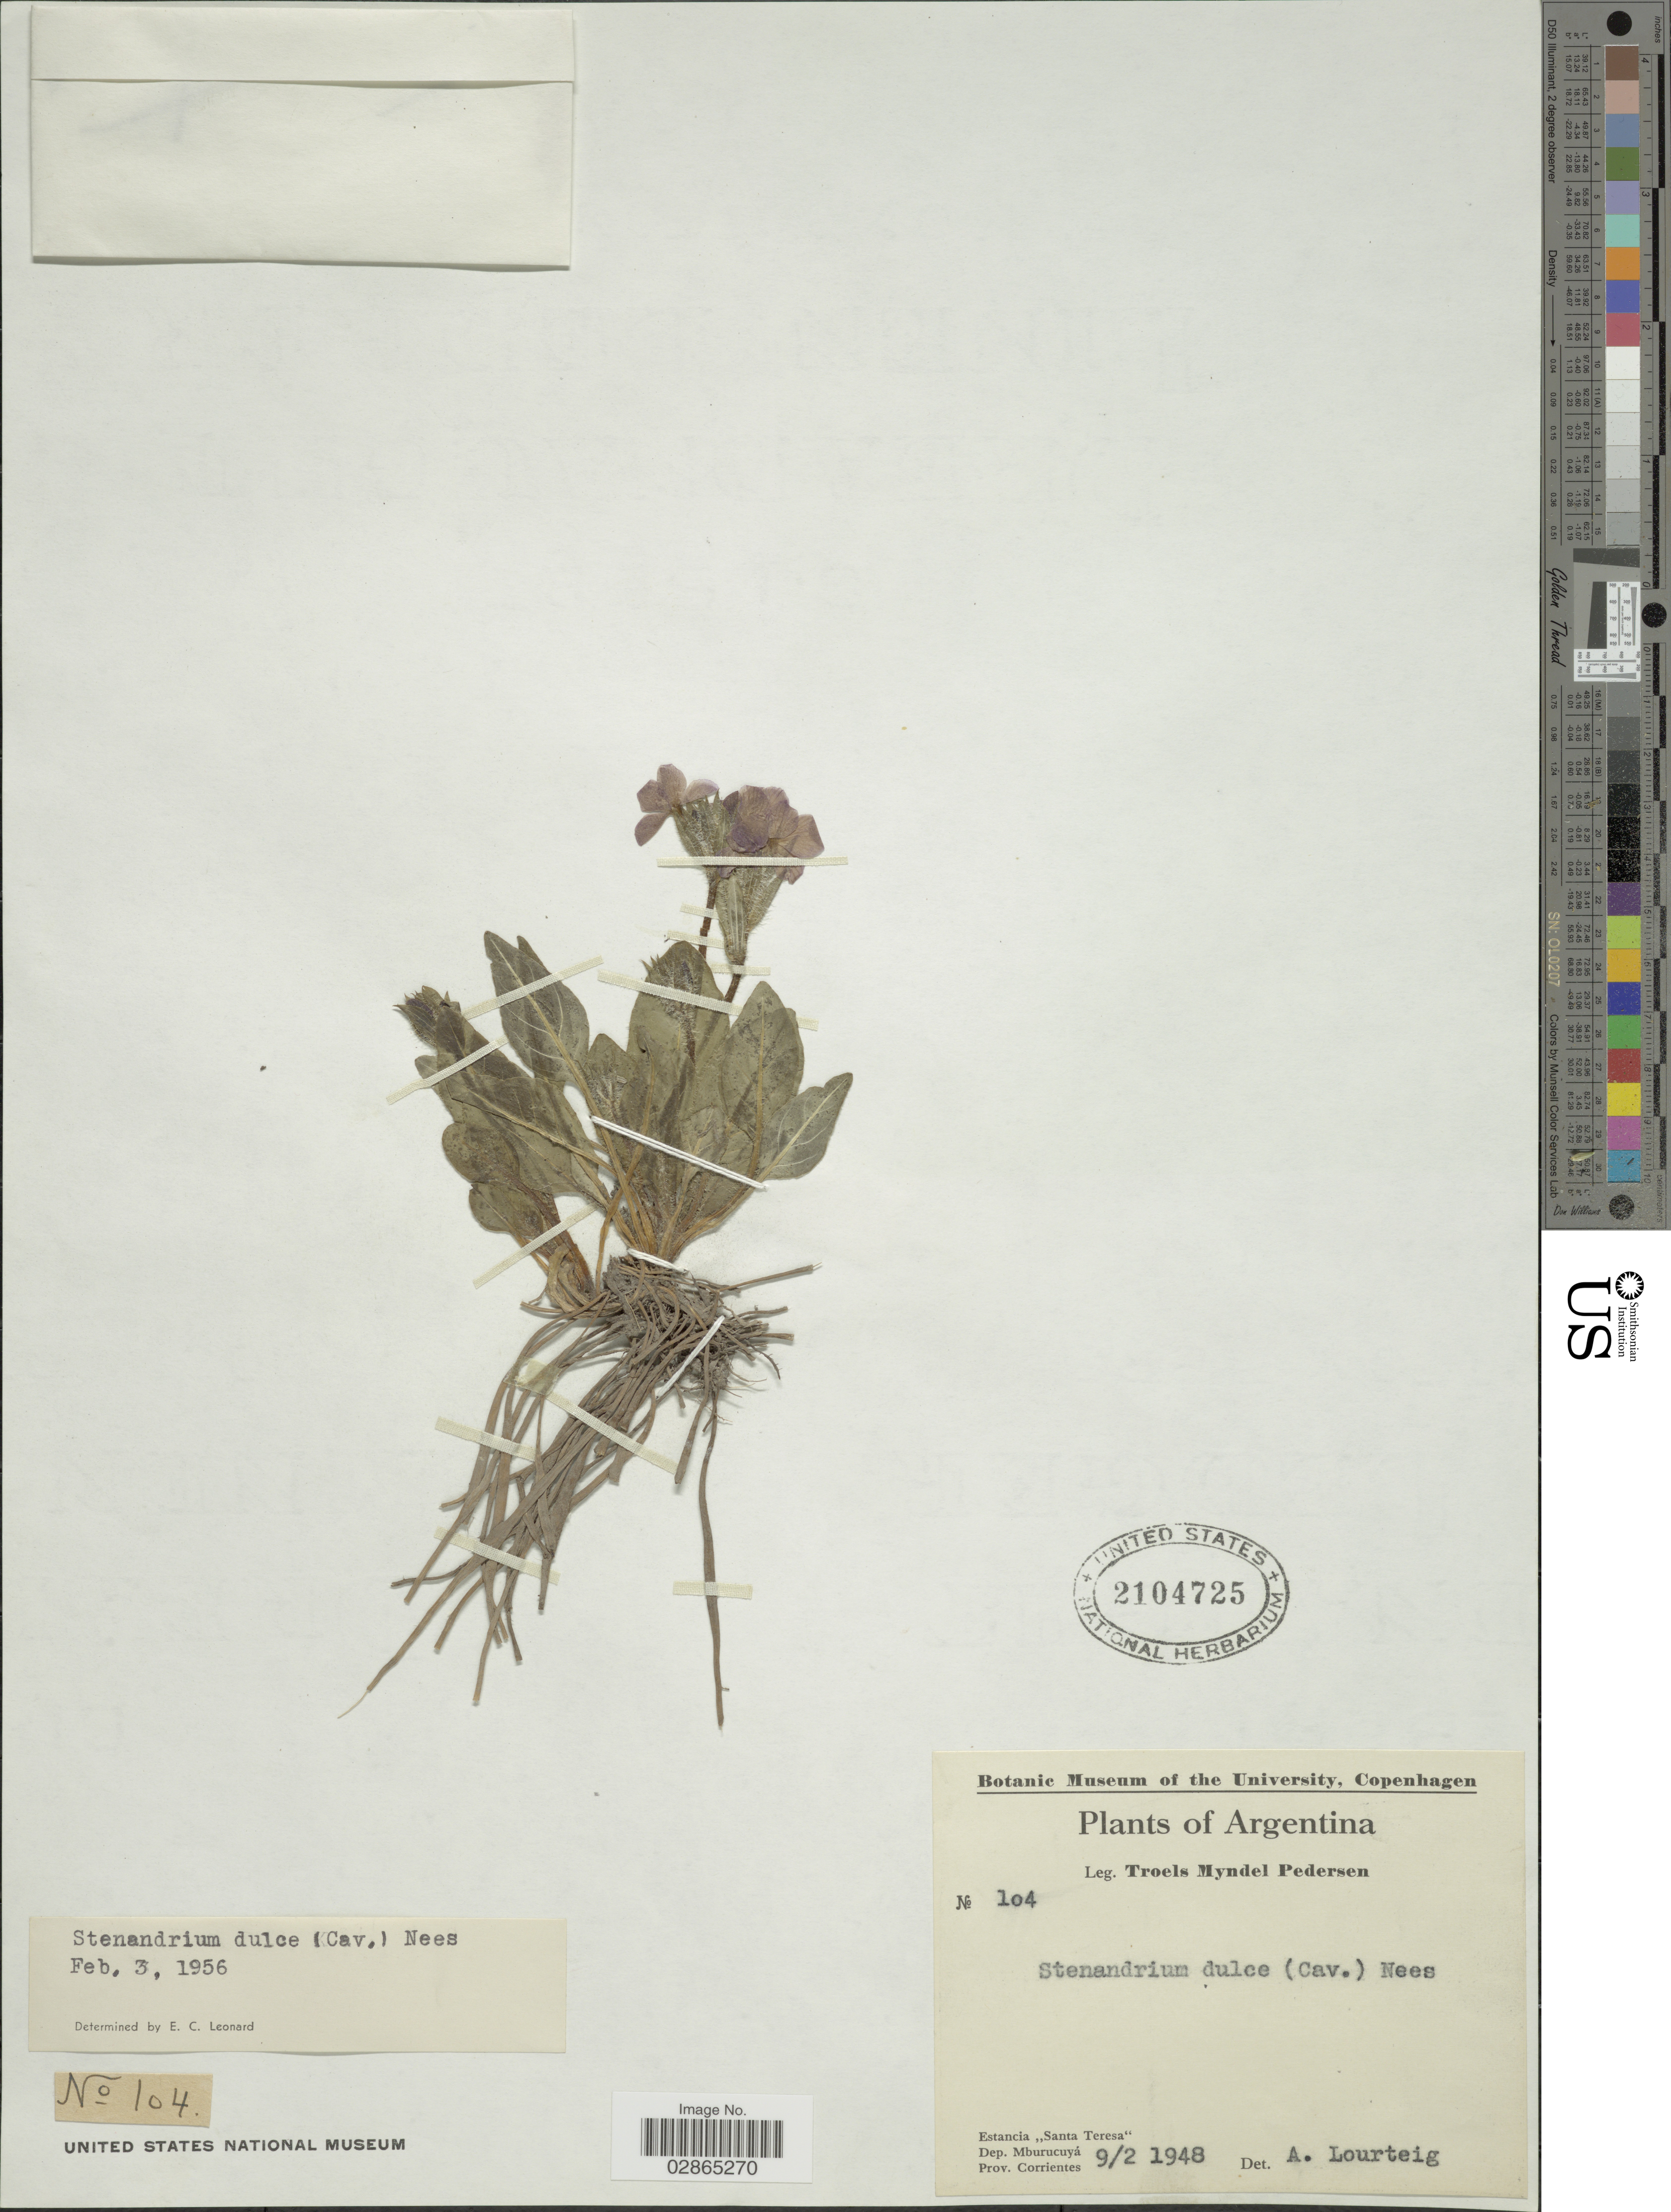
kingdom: Plantae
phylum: Tracheophyta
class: Magnoliopsida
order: Lamiales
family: Acanthaceae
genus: Stenandrium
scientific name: Stenandrium dulce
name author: (Cav.) Nees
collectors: T. Pederson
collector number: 104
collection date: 1948-02-09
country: Argentina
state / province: Corrientes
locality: Estancia "Santa Teresa", Dep. Mburucuyá.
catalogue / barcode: US 2104725